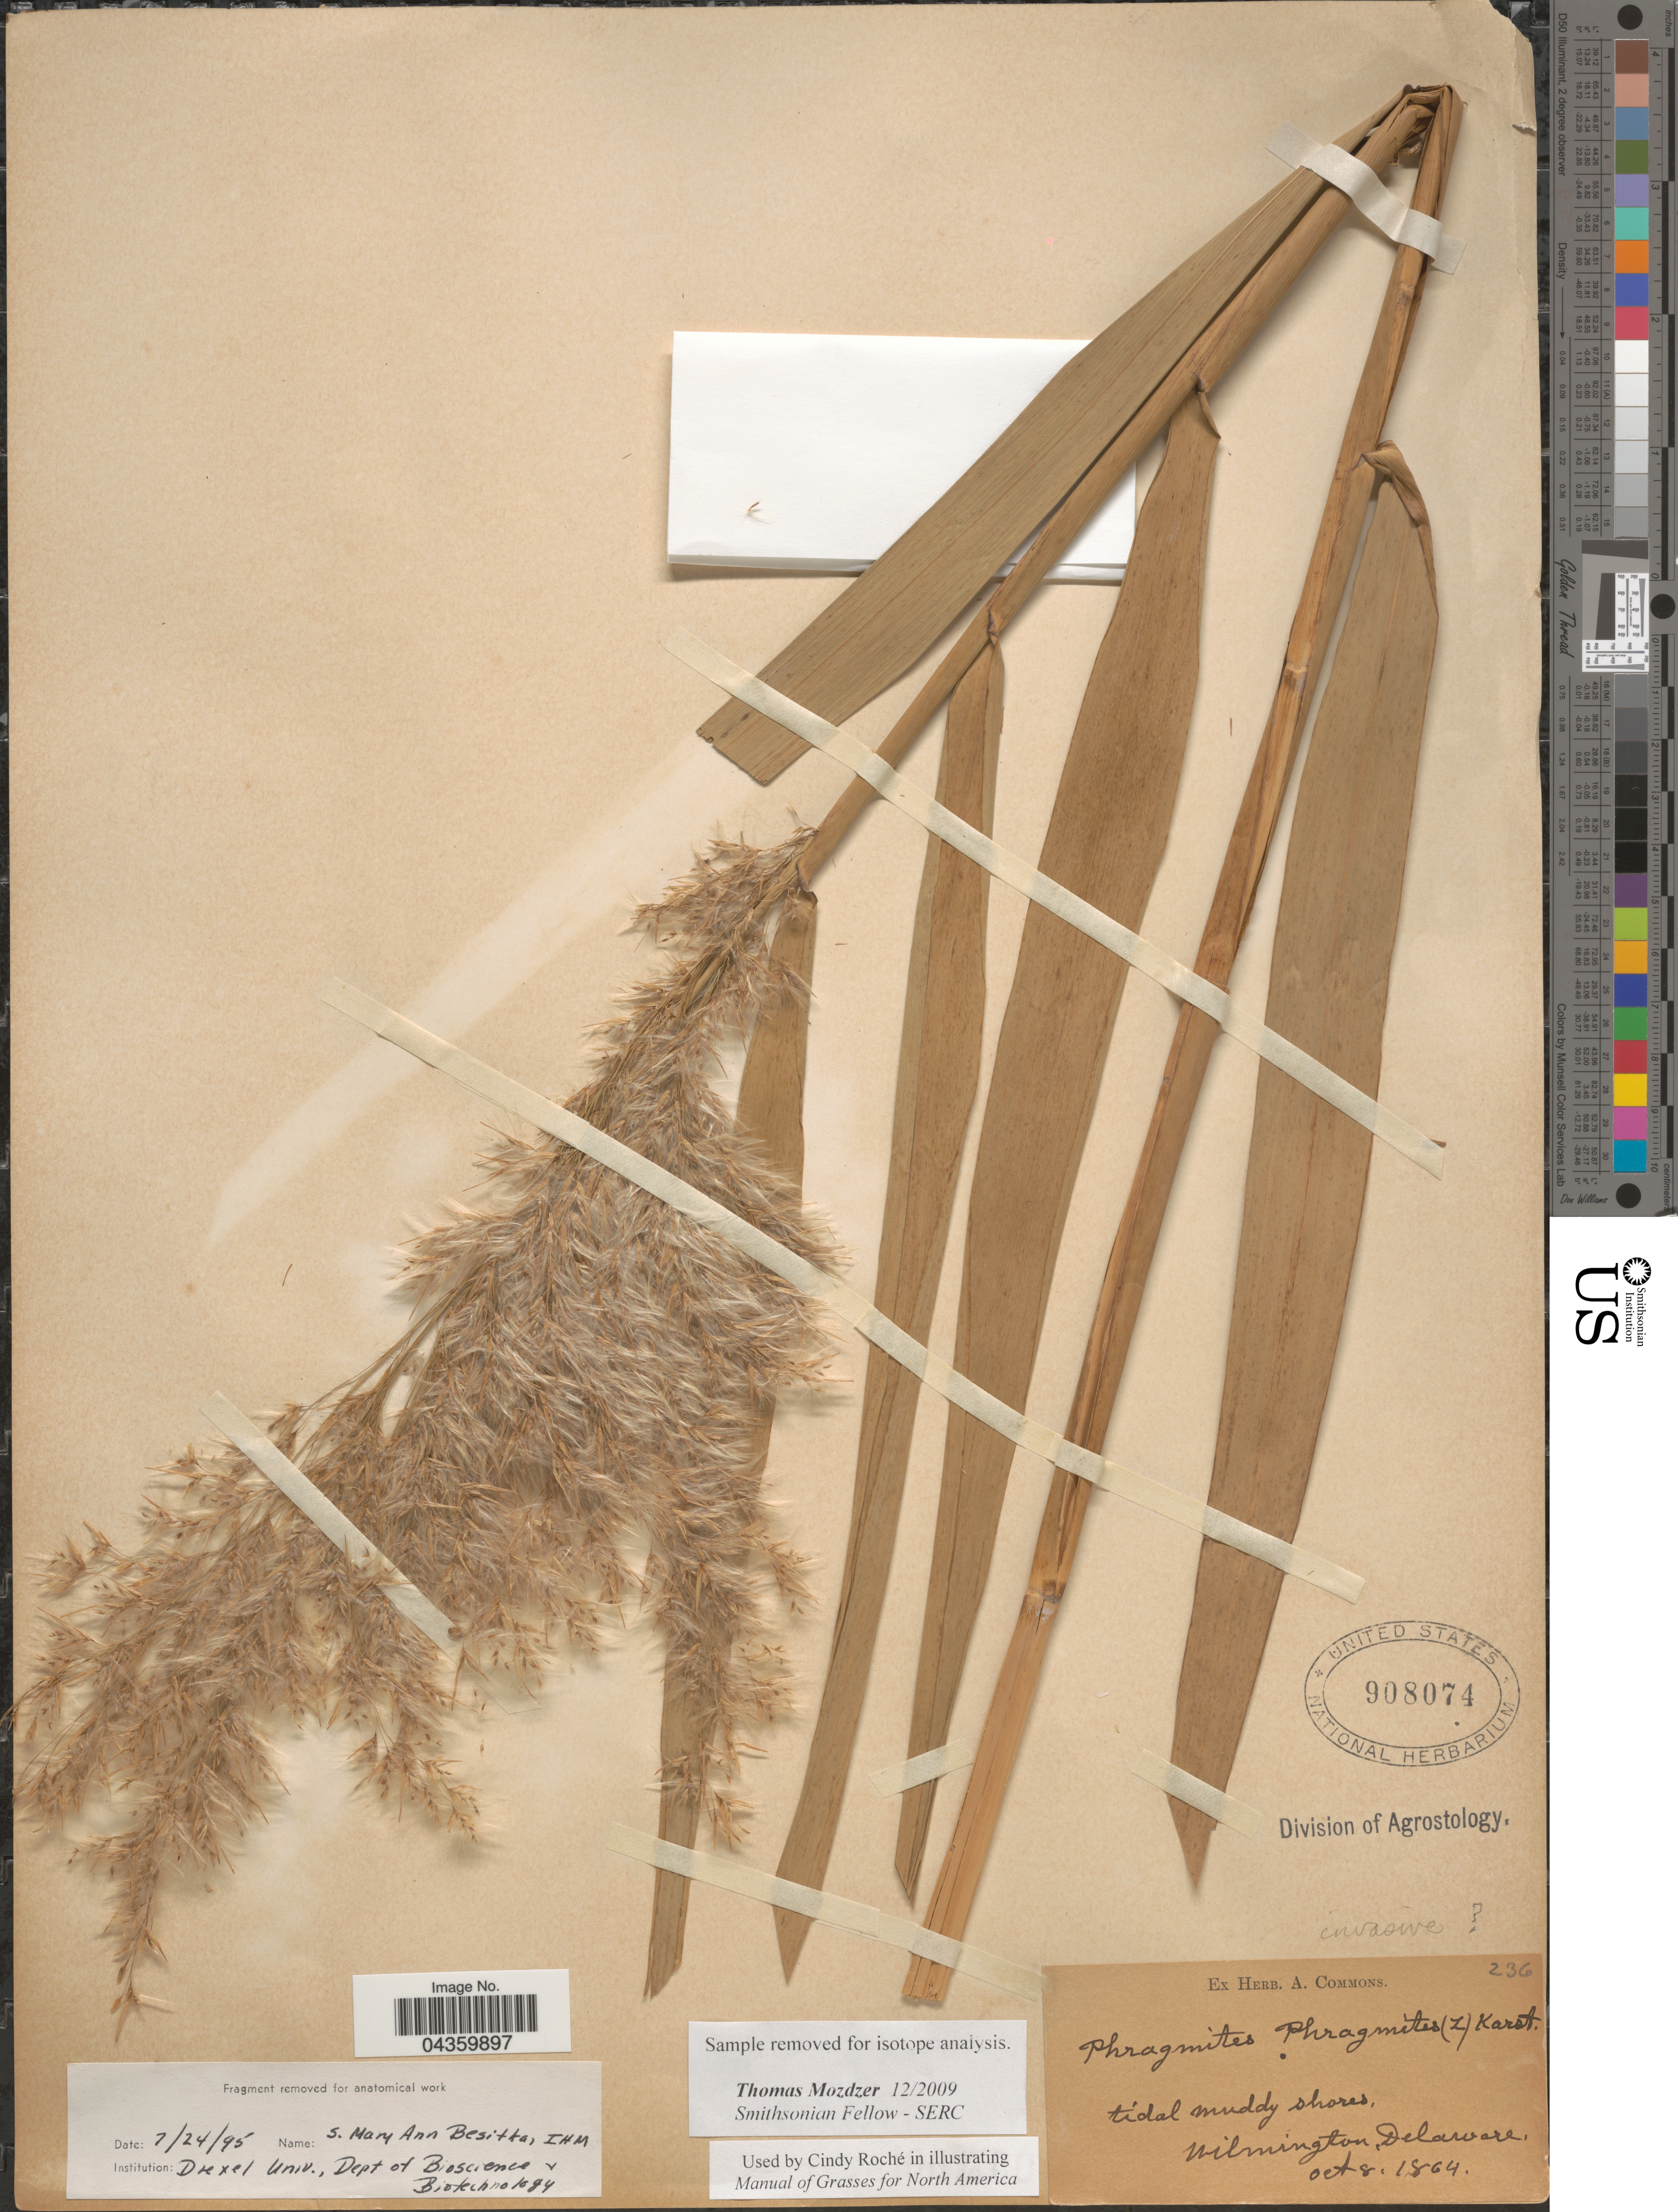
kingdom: Plantae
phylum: Tracheophyta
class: Liliopsida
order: Poales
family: Poaceae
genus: Phragmites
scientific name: Phragmites australis subsp. americanus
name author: Saltonstall & et al.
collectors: ex herb. A. Commons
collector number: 236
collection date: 1864-10-08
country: United States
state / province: Delaware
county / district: New Castle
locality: Tidal muddy shores, Wilmington.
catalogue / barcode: US 908074